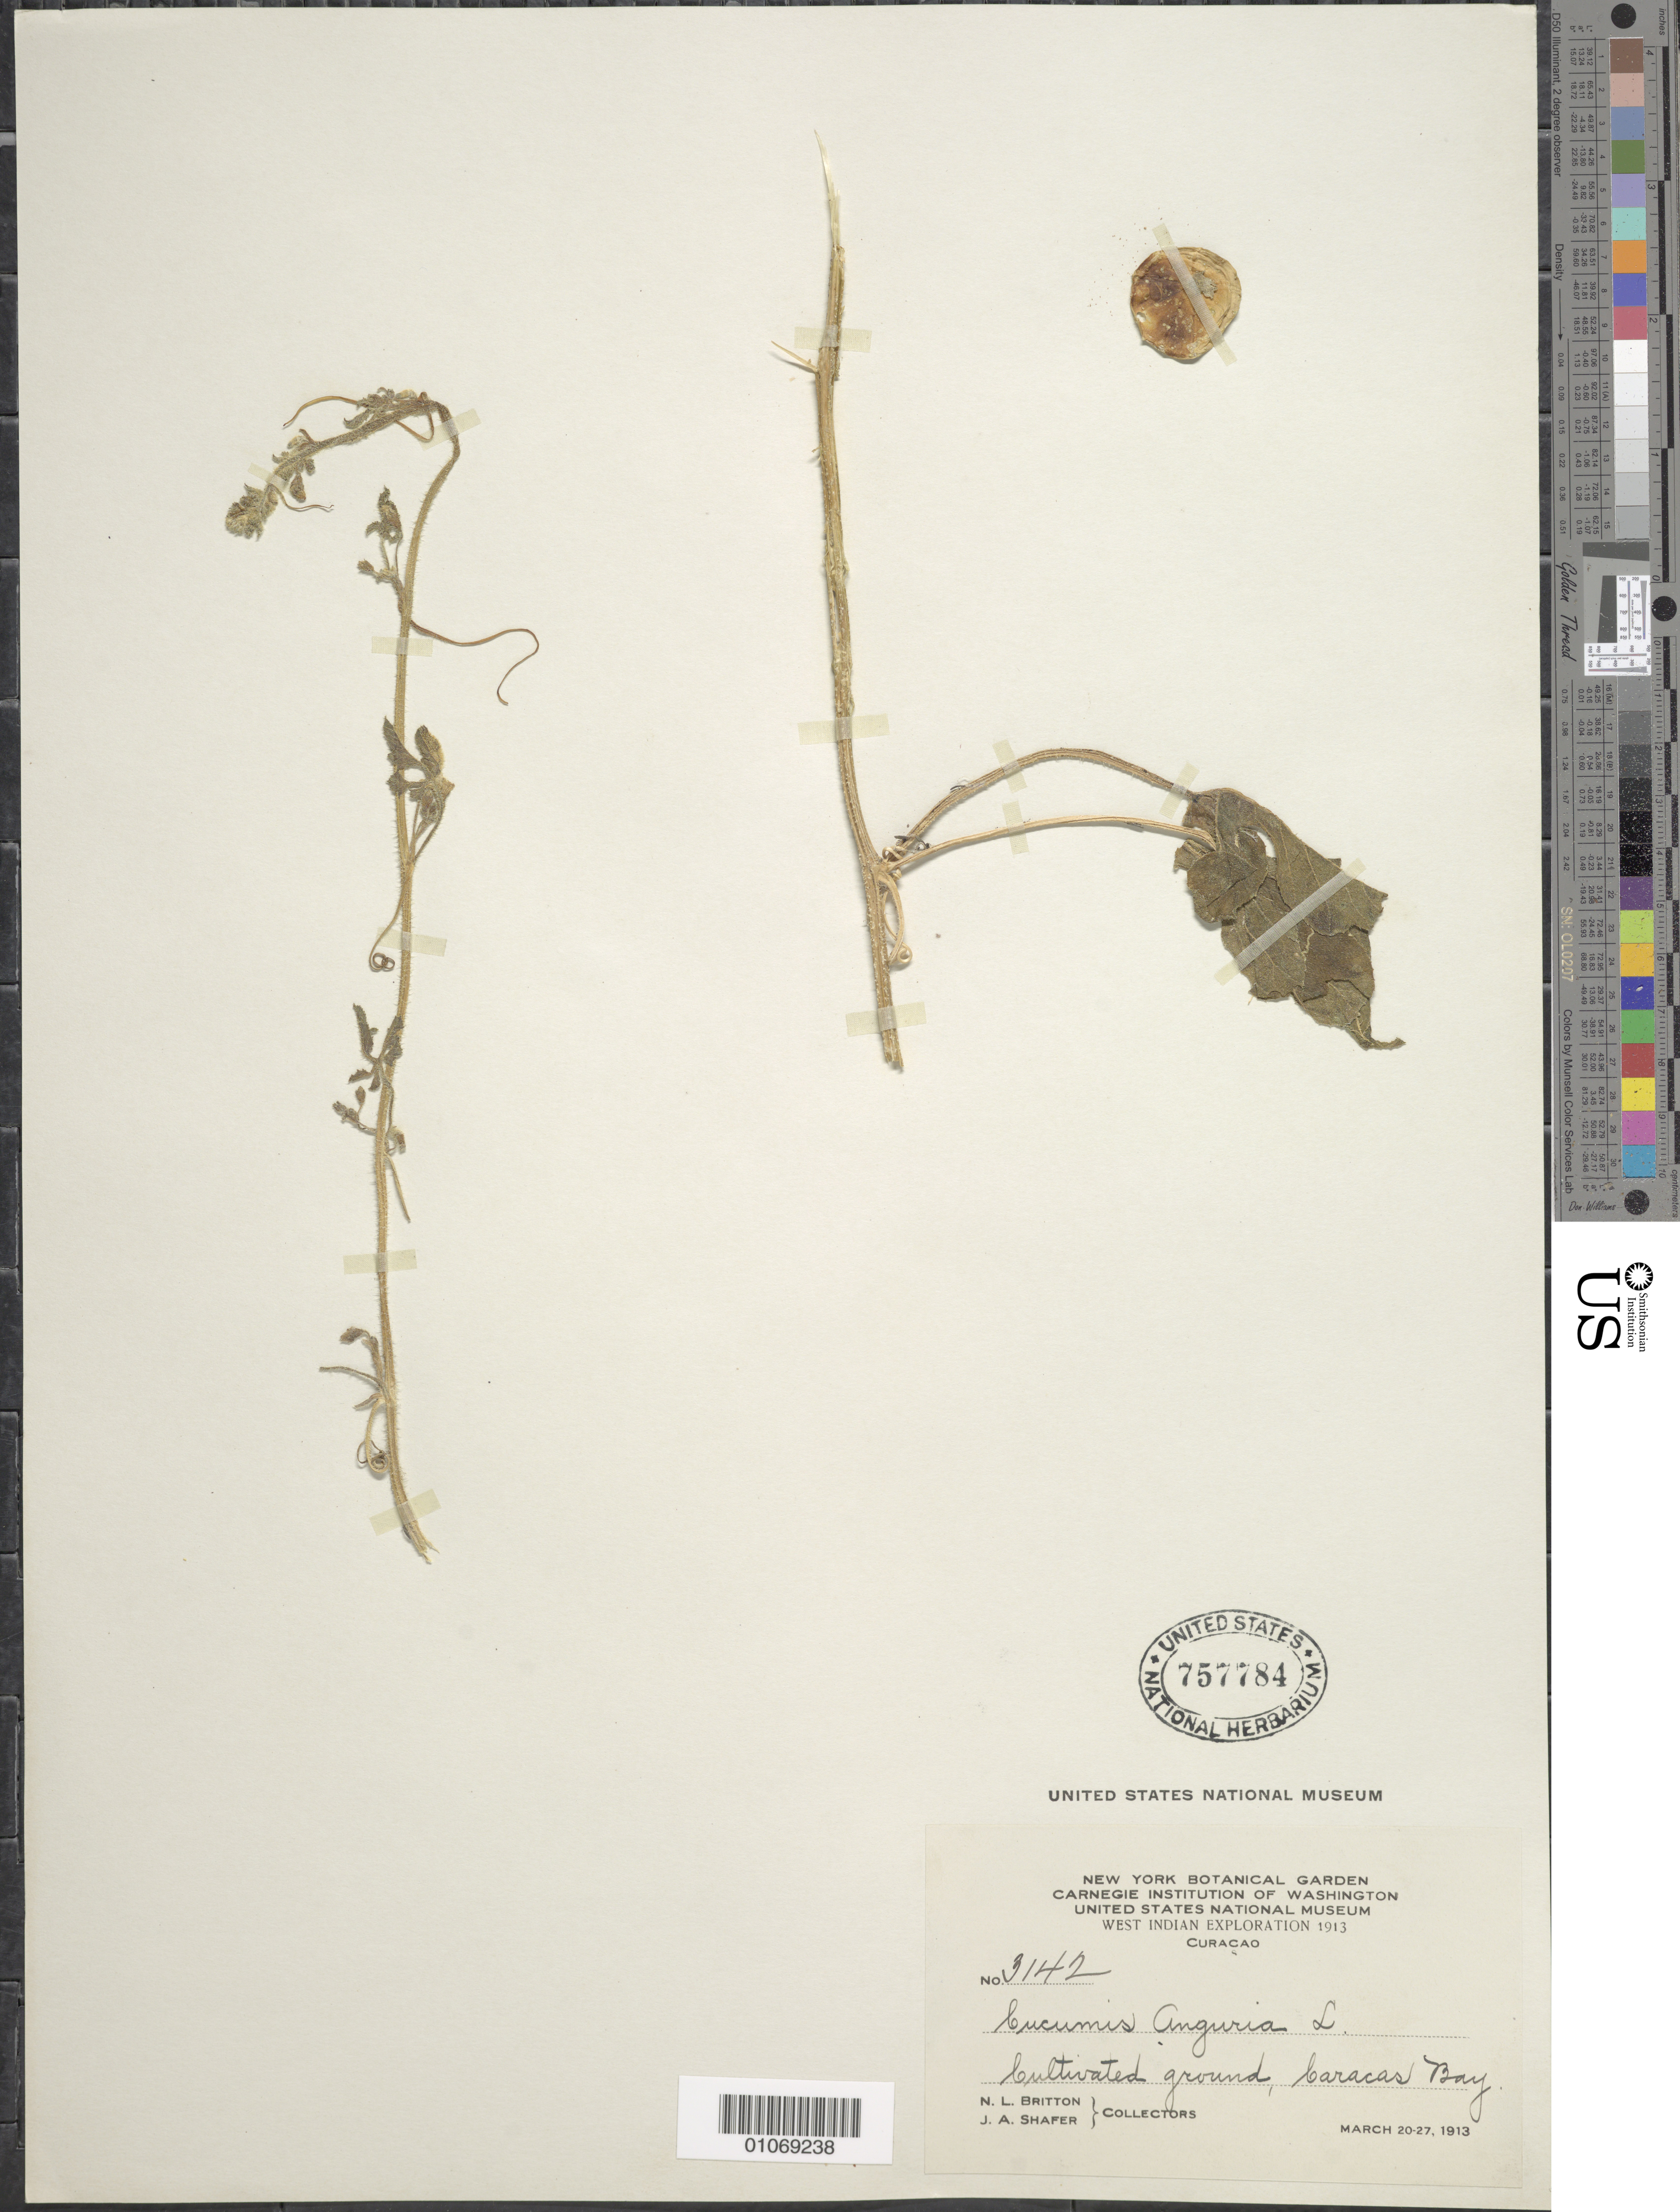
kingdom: Plantae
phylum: Tracheophyta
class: Magnoliopsida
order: Cucurbitales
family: Cucurbitaceae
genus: Cucumis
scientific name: Cucumis anguria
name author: L.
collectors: N. Britton & J. A. Shafer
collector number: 3142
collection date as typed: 20 Mar 1913 to 27 Mar 1913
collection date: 1913-03-20/1913-03-27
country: Curaçao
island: Curaçao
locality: Cultivated ground, Caracas Bay.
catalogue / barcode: US 757784